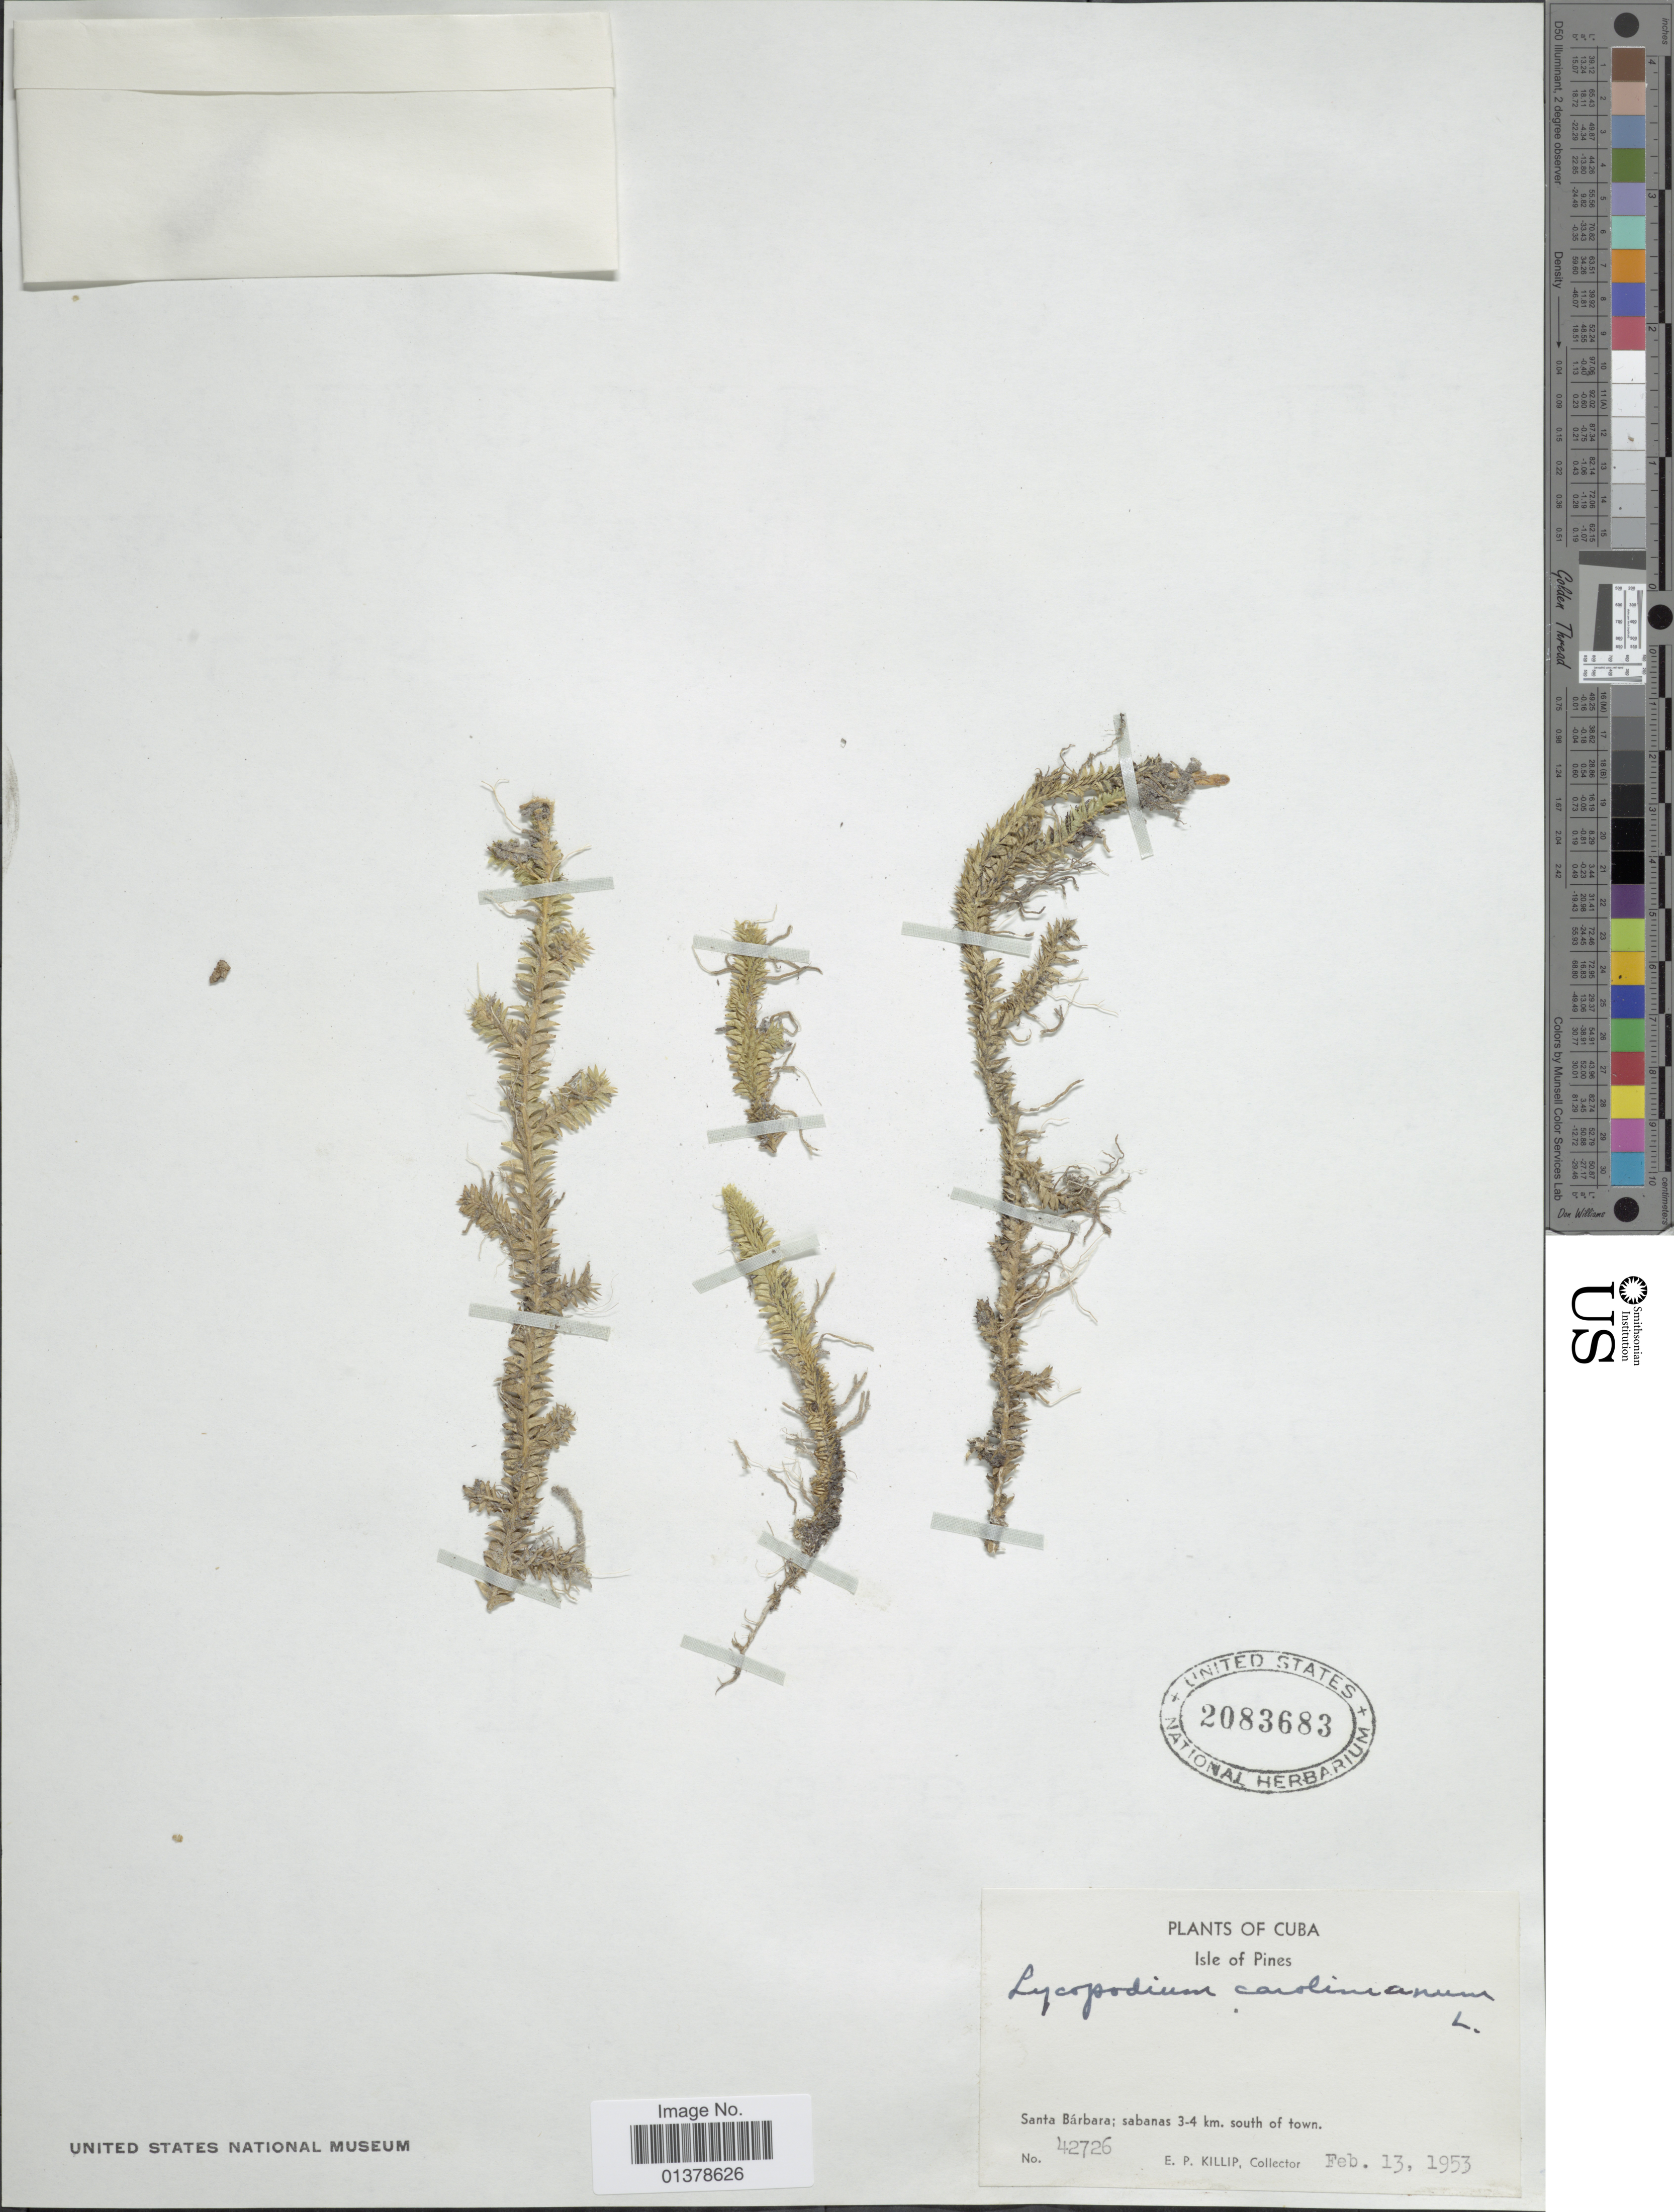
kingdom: Plantae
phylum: Tracheophyta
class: Lycopodiopsida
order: Lycopodiales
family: Lycopodiaceae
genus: Pseudolycopodiella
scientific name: Pseudolycopodiella meridionalis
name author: (Underw. & F.E. Lloyd) Holub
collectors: E. P. Killip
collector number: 42726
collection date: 1953-02-13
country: Cuba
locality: Isle of Pines, Santa Bárbara : Sabanas 3-4km south of Town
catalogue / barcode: US 2083683